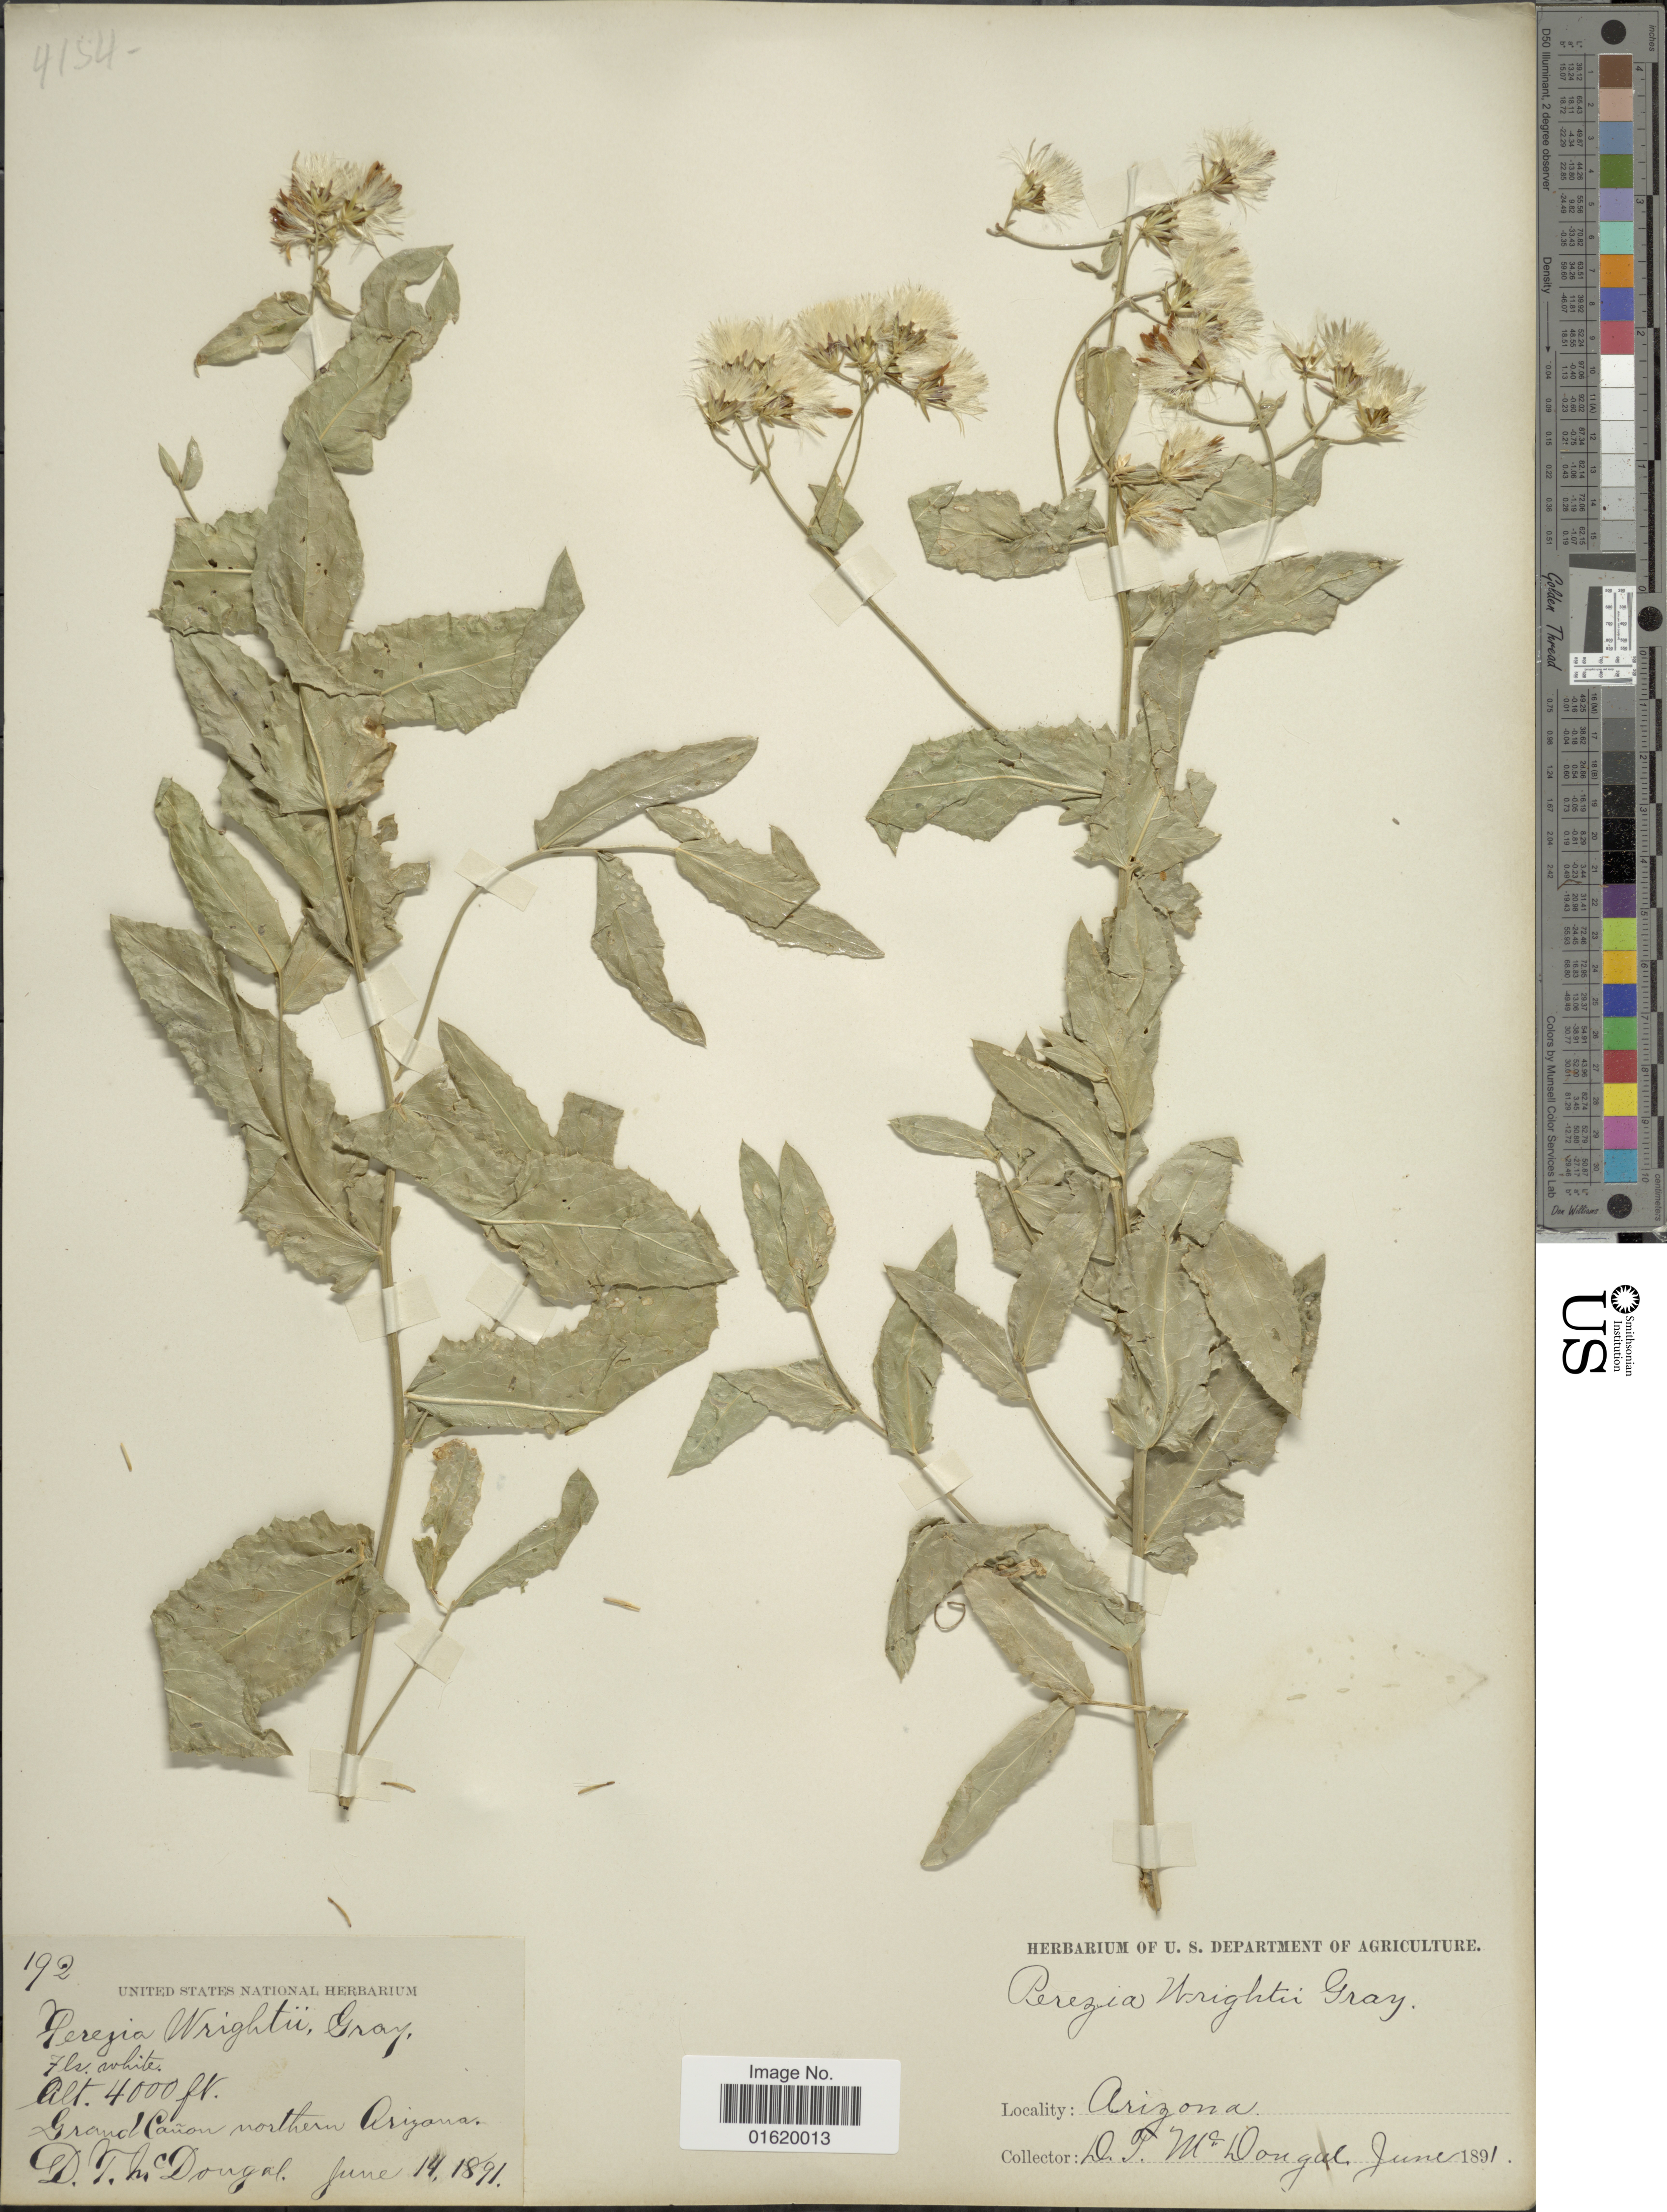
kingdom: Plantae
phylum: Tracheophyta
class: Magnoliopsida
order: Asterales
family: Asteraceae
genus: Acourtia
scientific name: Acourtia wrightii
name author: (A. Gray) Reveal & R.M. King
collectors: D. Dongal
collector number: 192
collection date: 1891-06-14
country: United States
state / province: Arizona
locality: Grand Cañon northern Arizona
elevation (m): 1219